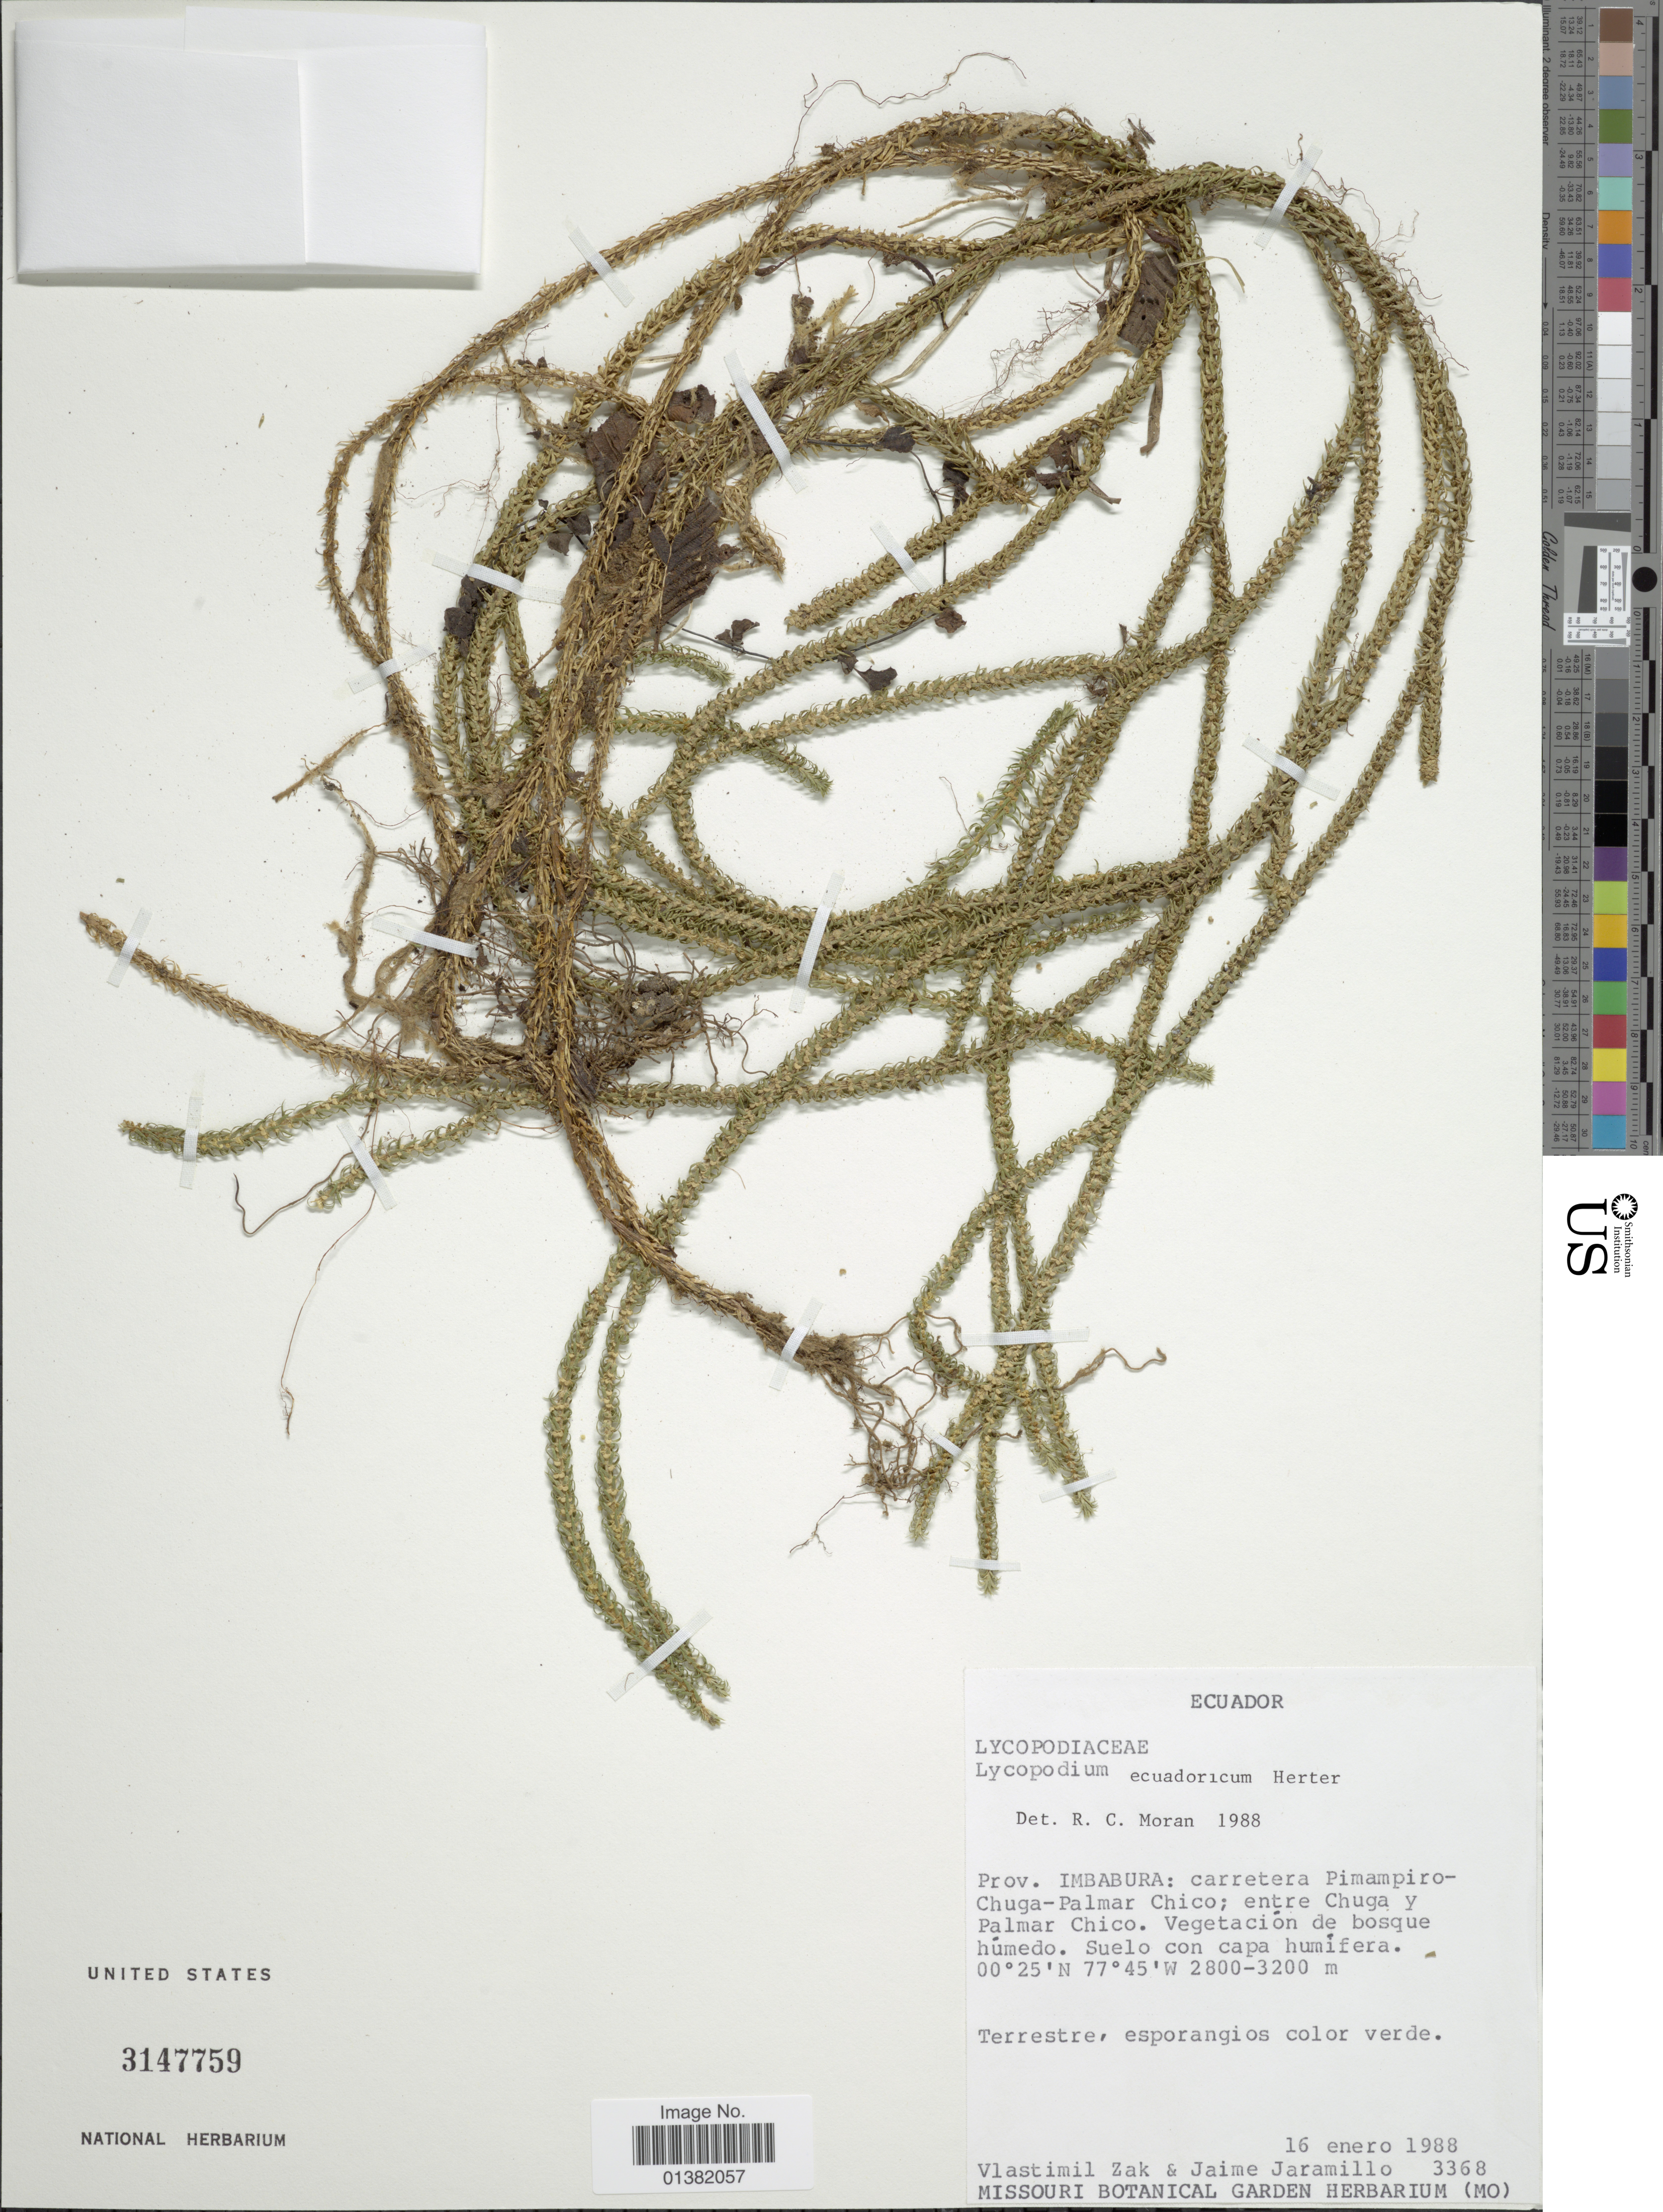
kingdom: Plantae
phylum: Tracheophyta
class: Lycopodiopsida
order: Lycopodiales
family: Lycopodiaceae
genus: Phlegmariurus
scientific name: Phlegmariurus eversus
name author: (Poir.) B. Øllg.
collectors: V. Zak & Jaramillo, --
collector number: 3368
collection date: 1988-01-16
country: Ecuador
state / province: Imbabura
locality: Carretera Pimampiro-Chuga-Palmar Chico; entre Chuga y Palmar Chico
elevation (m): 2800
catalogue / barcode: US 3147759